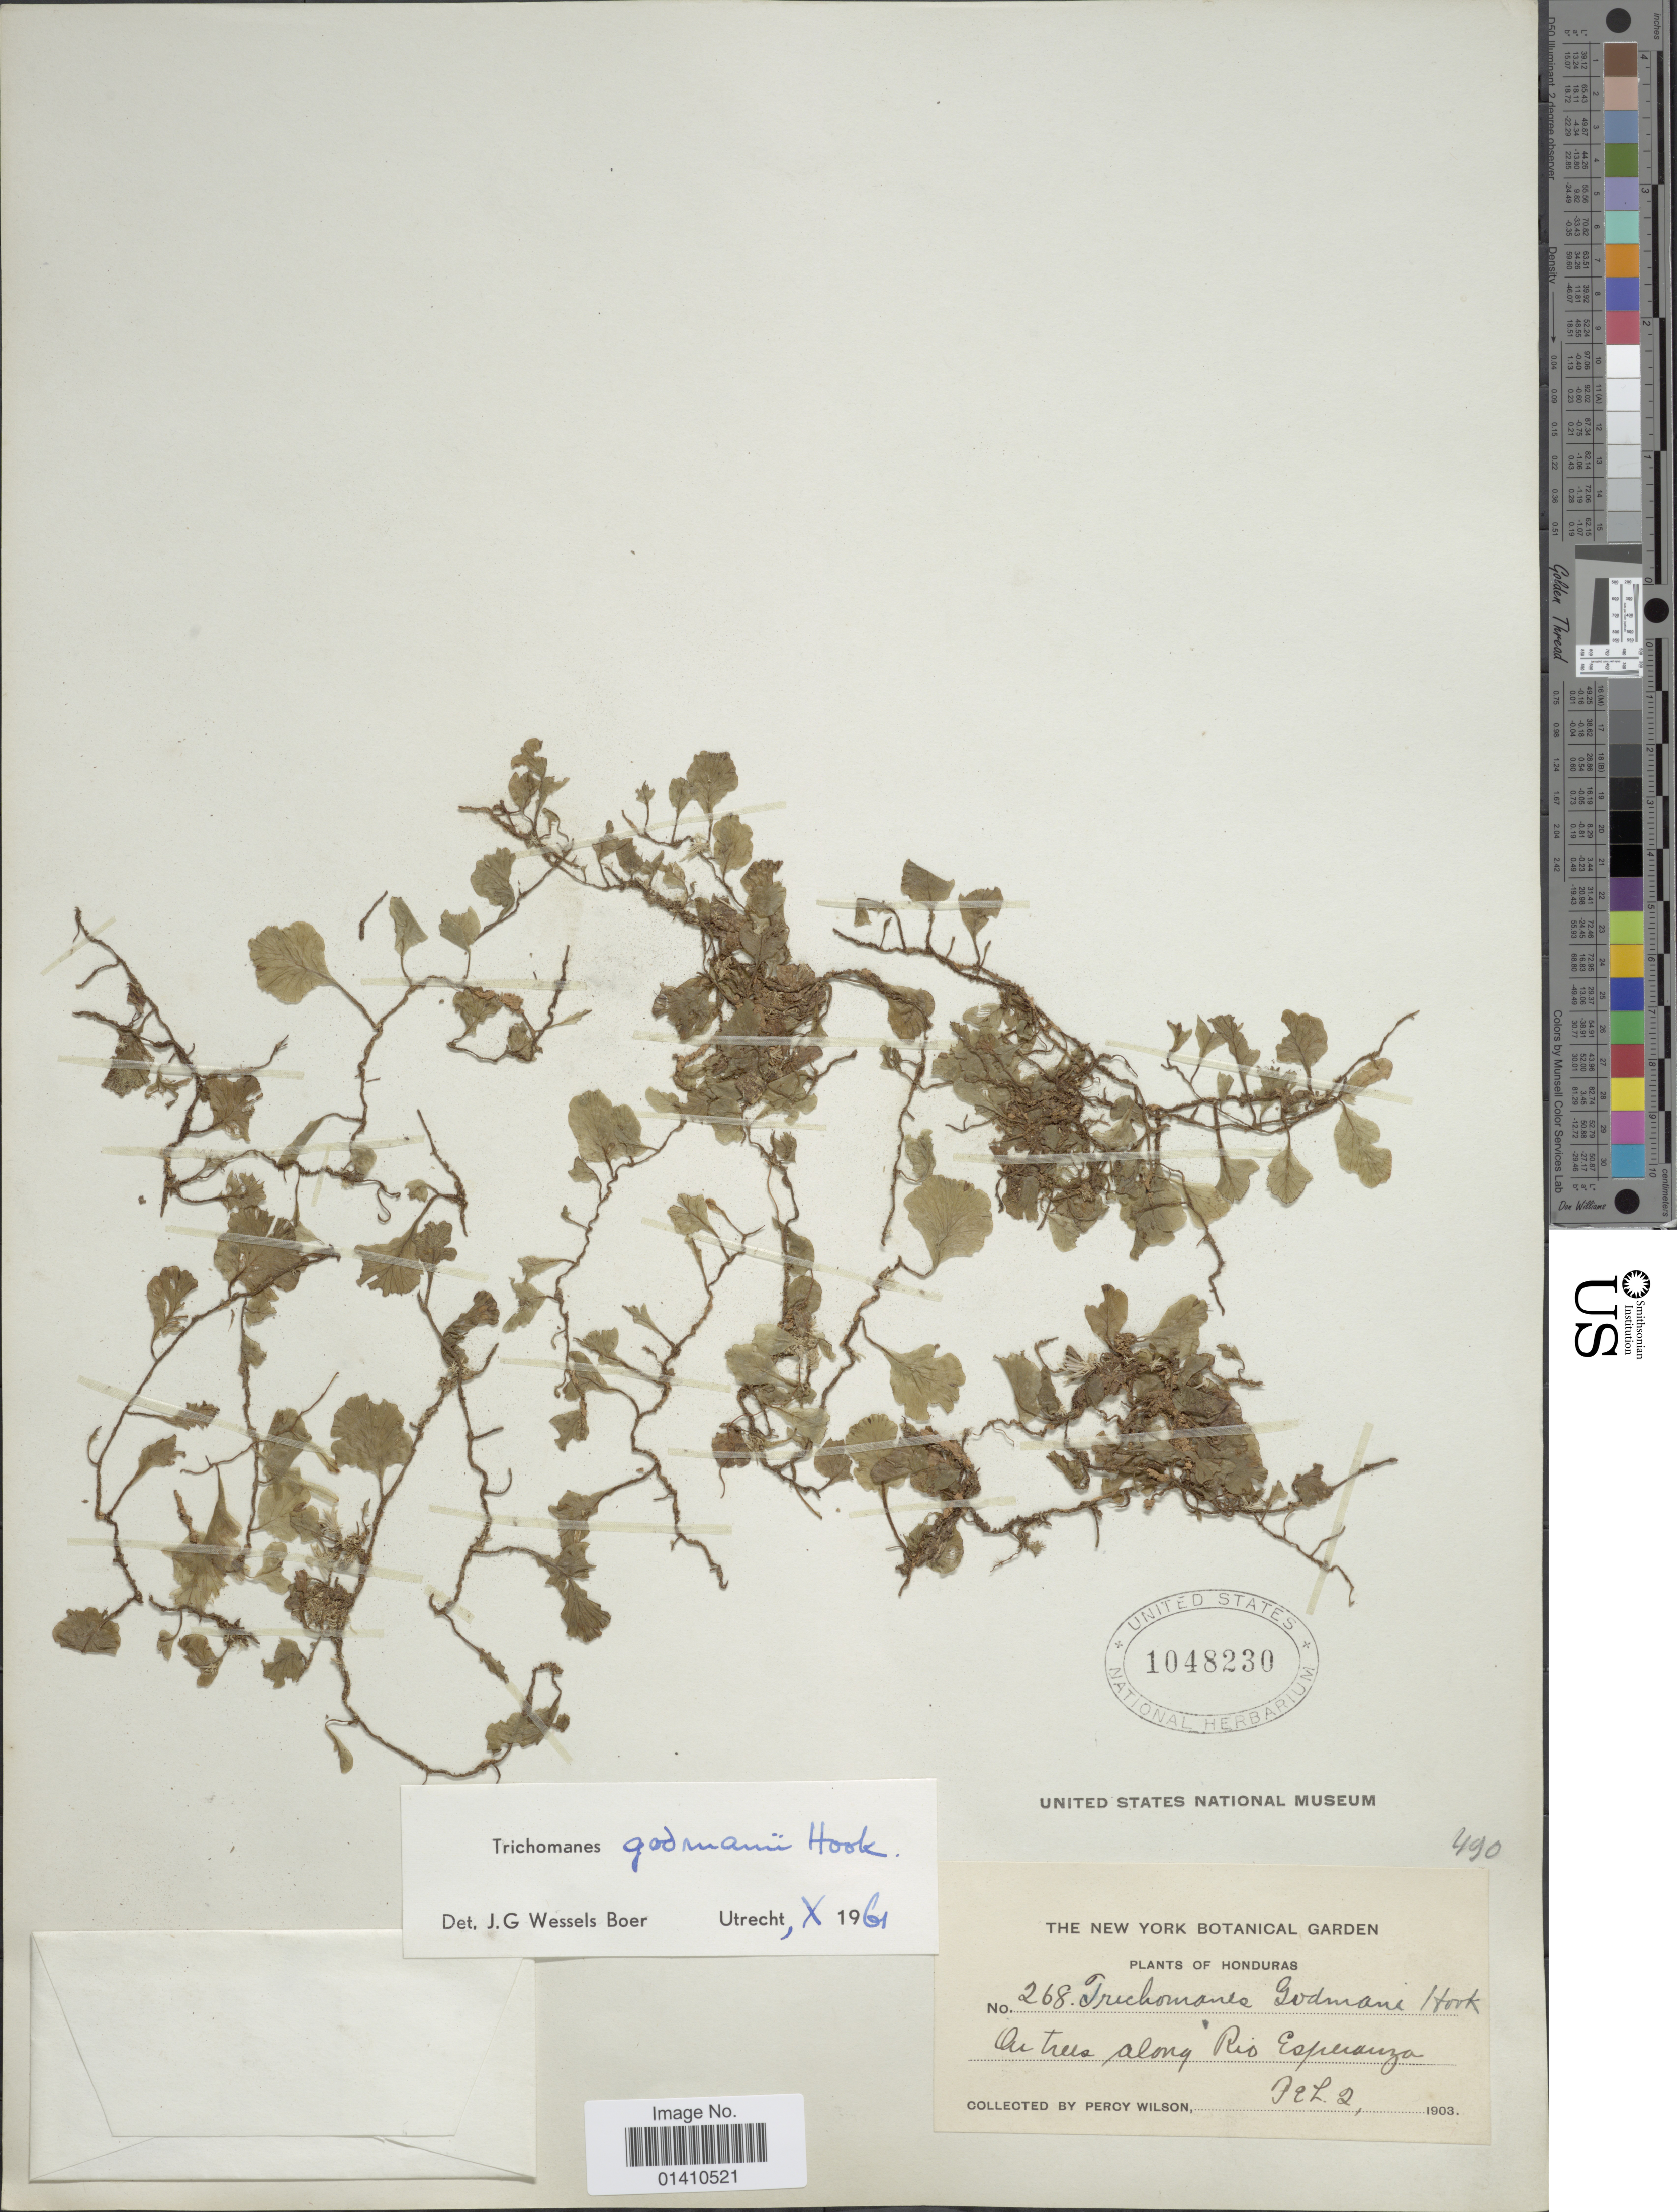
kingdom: Plantae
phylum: Tracheophyta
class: Polypodiopsida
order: Hymenophyllales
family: Hymenophyllaceae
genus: Didymoglossum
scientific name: Didymoglossum godmanii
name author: (Hook. ex Baker) Ebihara & Dubuisson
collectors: P. Wilson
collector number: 268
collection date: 1903-02-02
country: Honduras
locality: On trees along Rio Esperanza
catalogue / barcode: US 1048230